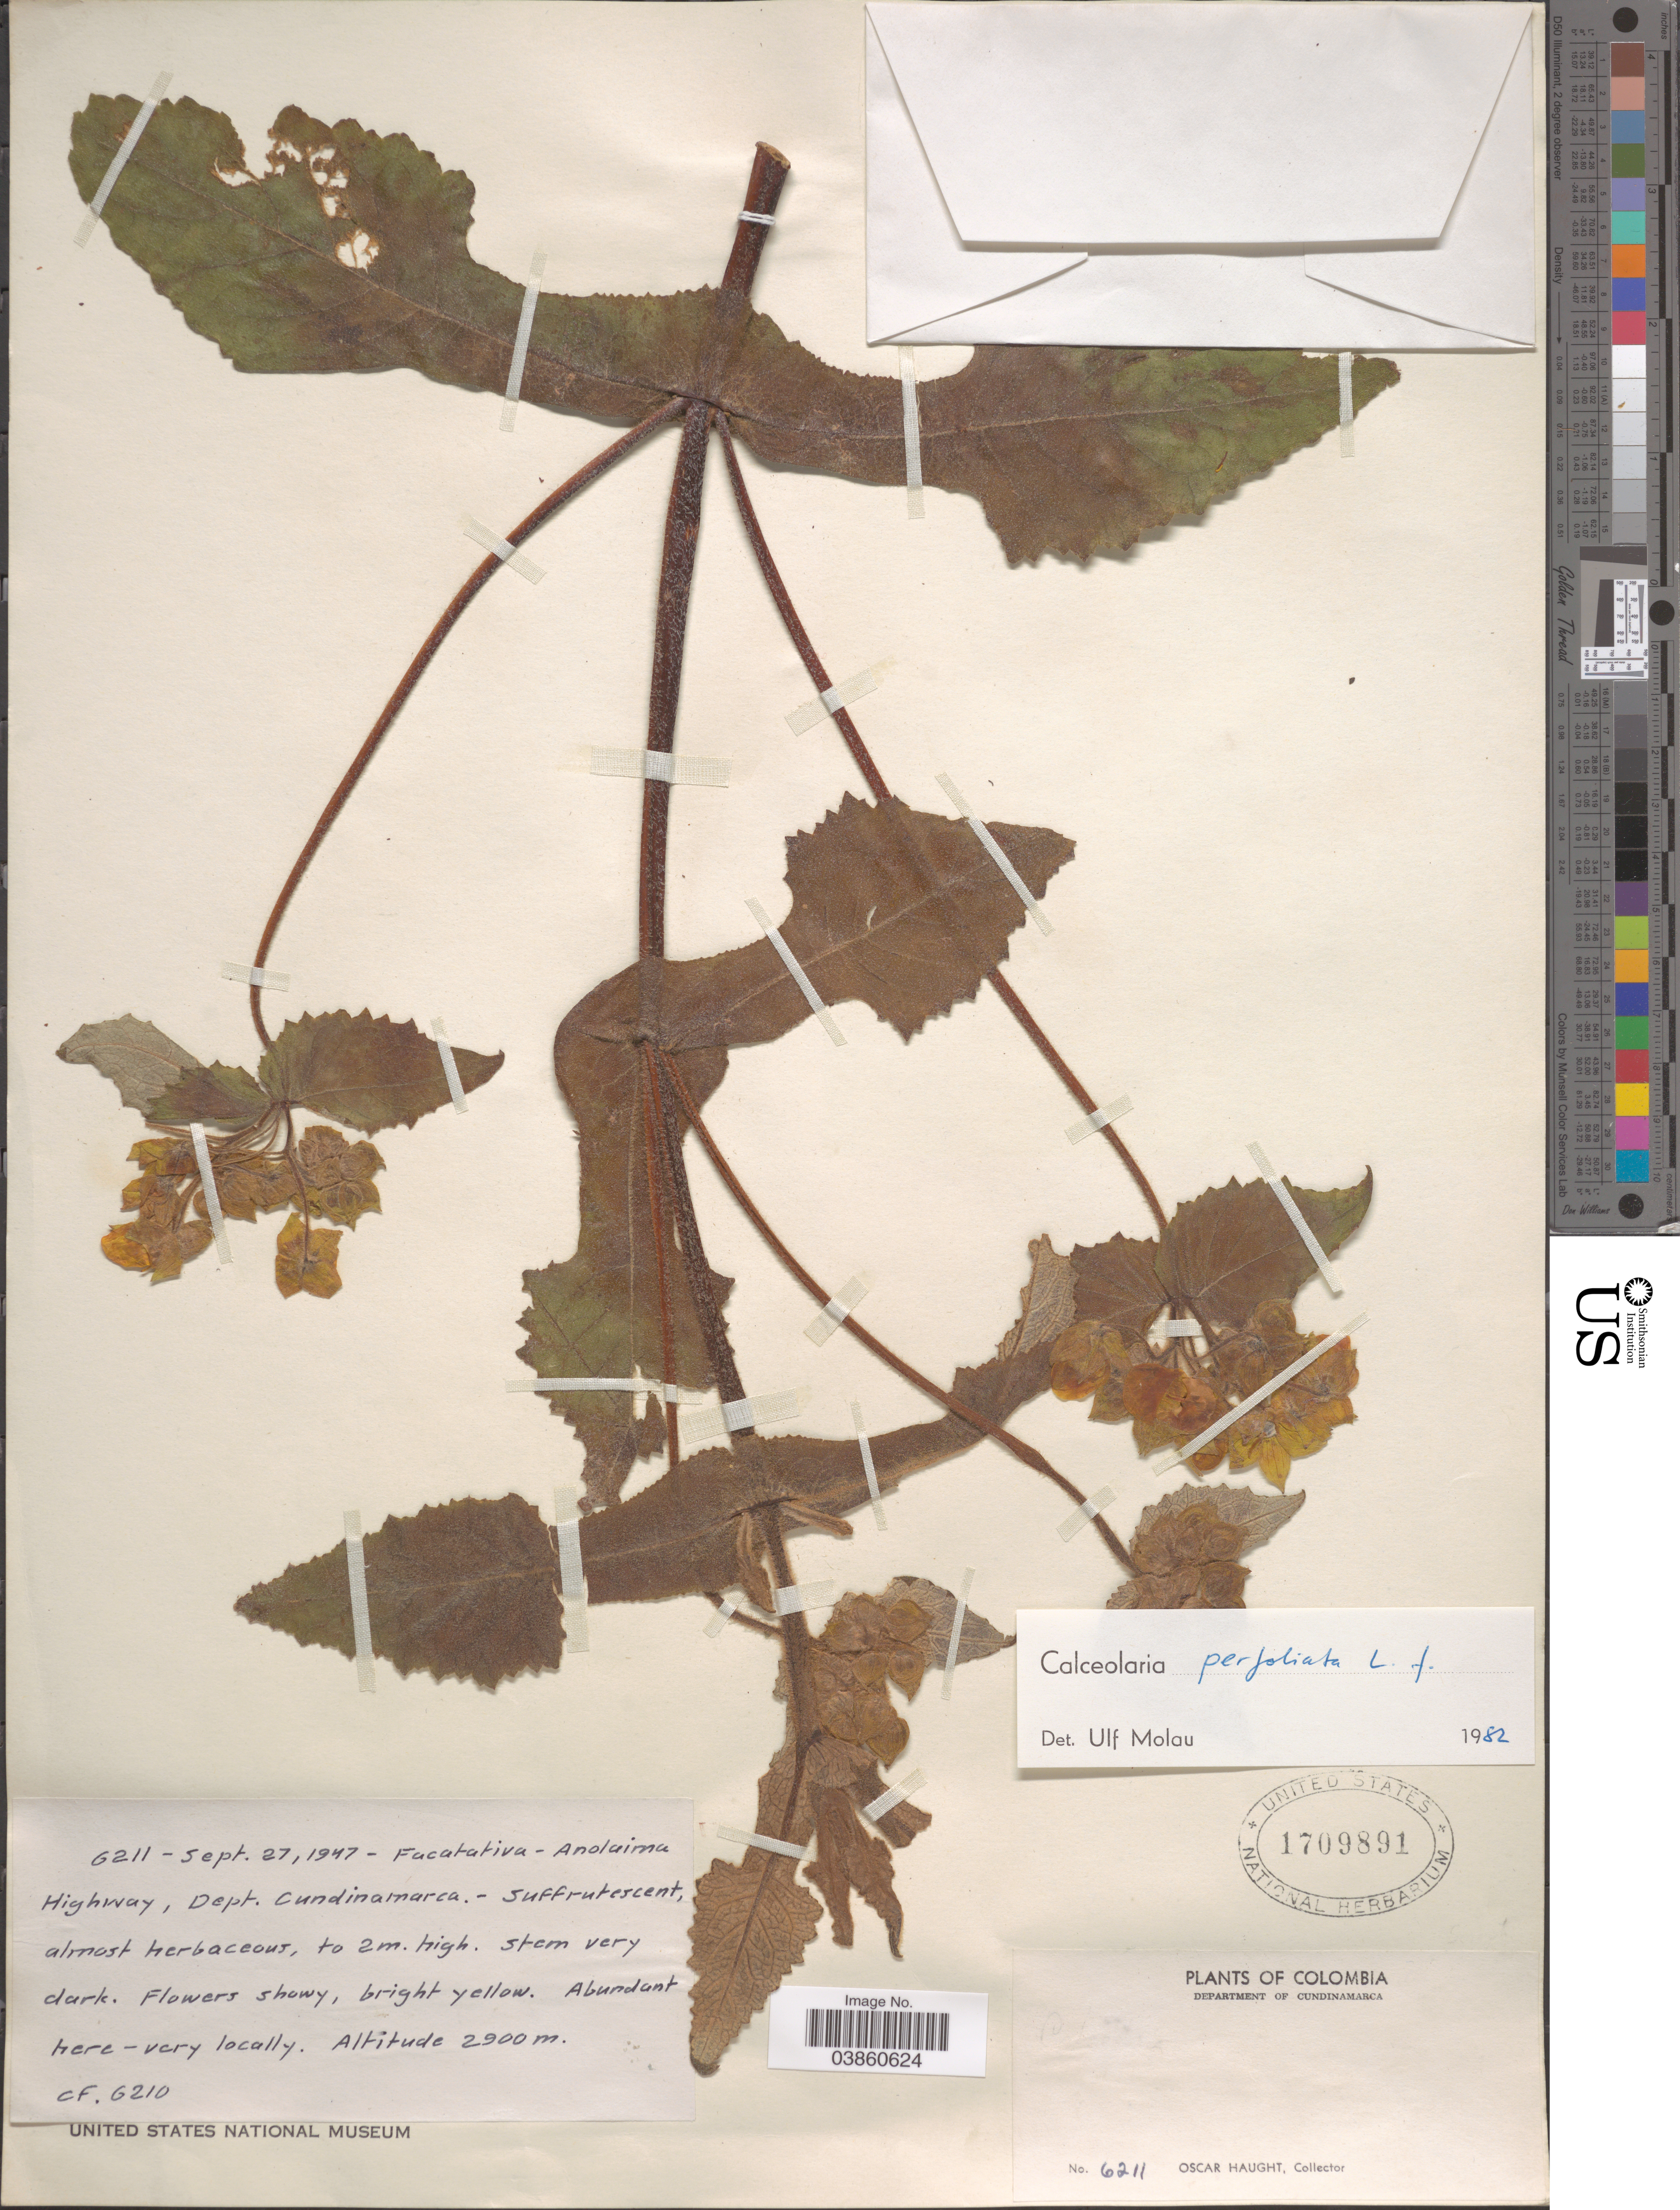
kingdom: Plantae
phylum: Tracheophyta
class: Magnoliopsida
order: Lamiales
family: Calceolariaceae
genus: Calceolaria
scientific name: Calceolaria perfoliata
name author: L. f.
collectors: O. L. Haught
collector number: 6211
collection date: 1947-09-27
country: Colombia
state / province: Cundinamarca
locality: Highway, Dept. Cundinamarca.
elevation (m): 2900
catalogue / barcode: US 1709891